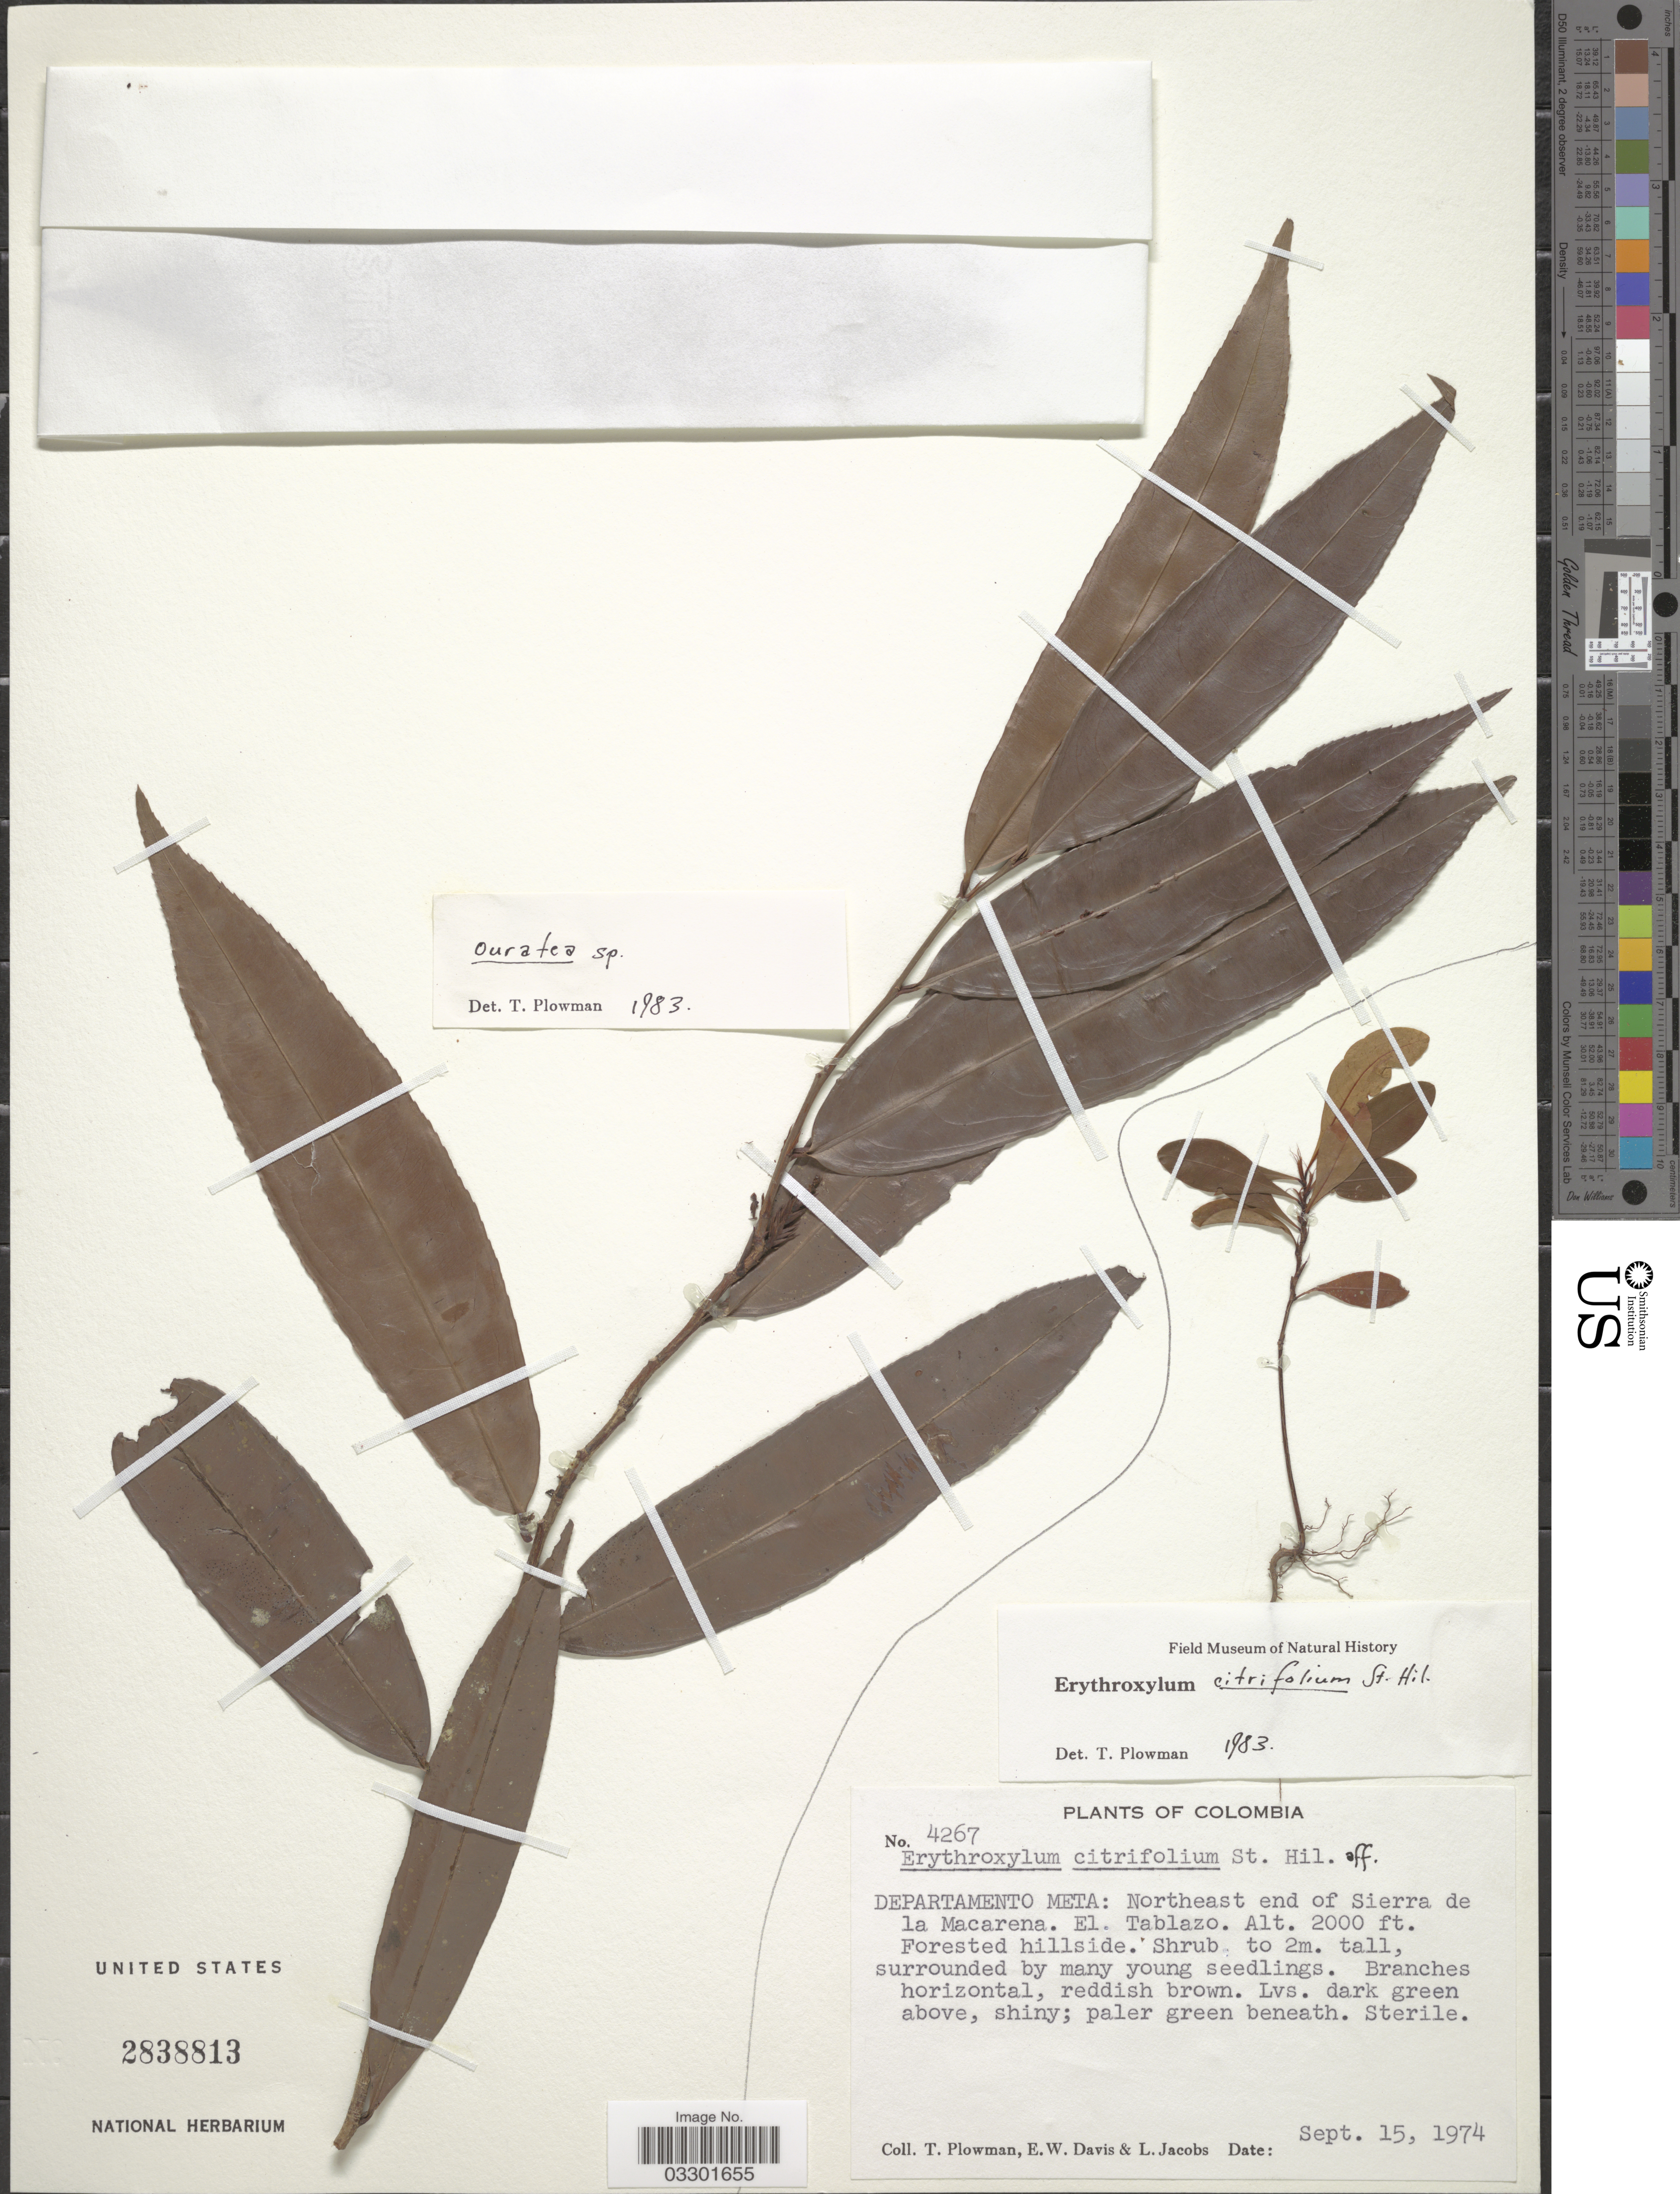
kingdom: Plantae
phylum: Tracheophyta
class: Magnoliopsida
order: Malpighiales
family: Erythroxylaceae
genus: Erythroxylum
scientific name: Erythroxylum citrifolium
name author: A. St.-Hil.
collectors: T. Plowman, E. W. Davis & L. Jacobs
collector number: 4267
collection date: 1974-09-15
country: Colombia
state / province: Meta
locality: Departamento Meta: Northeast end of Sierra de la Macarena. El. Tablazo.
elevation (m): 610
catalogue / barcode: US 2838813